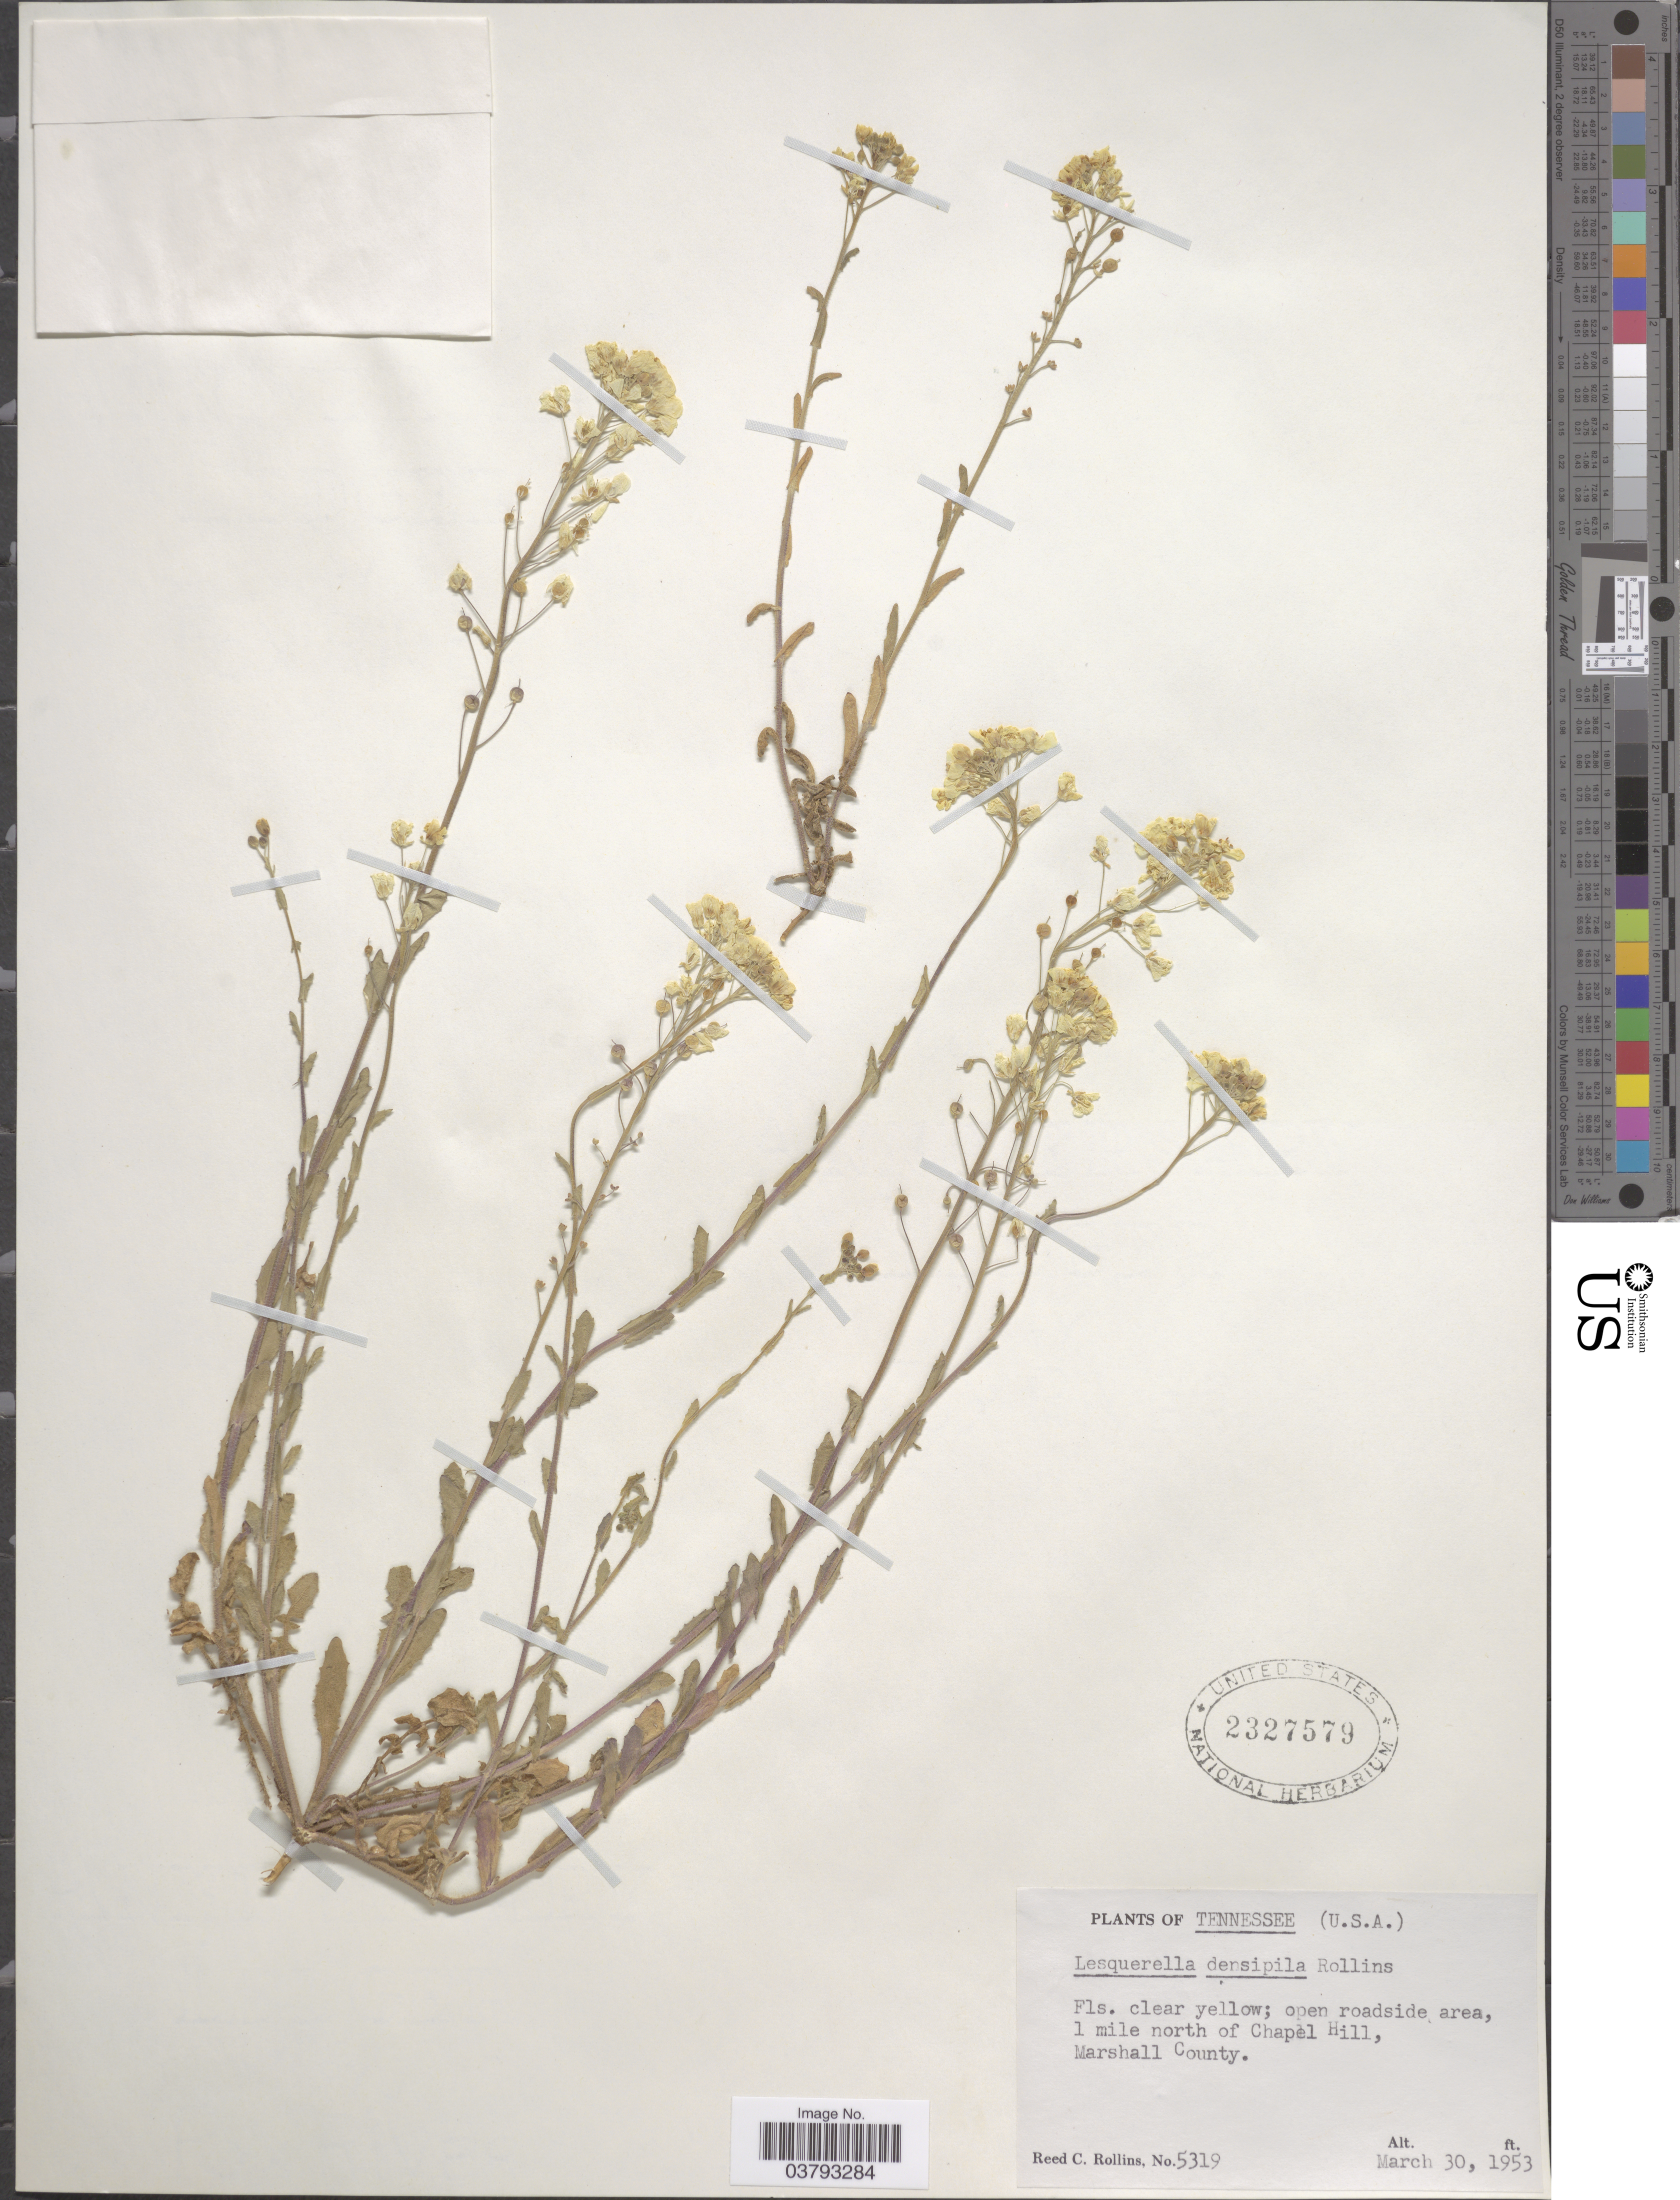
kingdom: Plantae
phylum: Tracheophyta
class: Magnoliopsida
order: Brassicales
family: Brassicaceae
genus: Lesquerella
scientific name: Lesquerella densipila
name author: Rollins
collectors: R. C. Rollins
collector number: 5319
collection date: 1953-03-30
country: United States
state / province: Tennessee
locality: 1 mile north of Chapel Hill, Marshall County.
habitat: open roadside area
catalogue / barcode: US 2327579